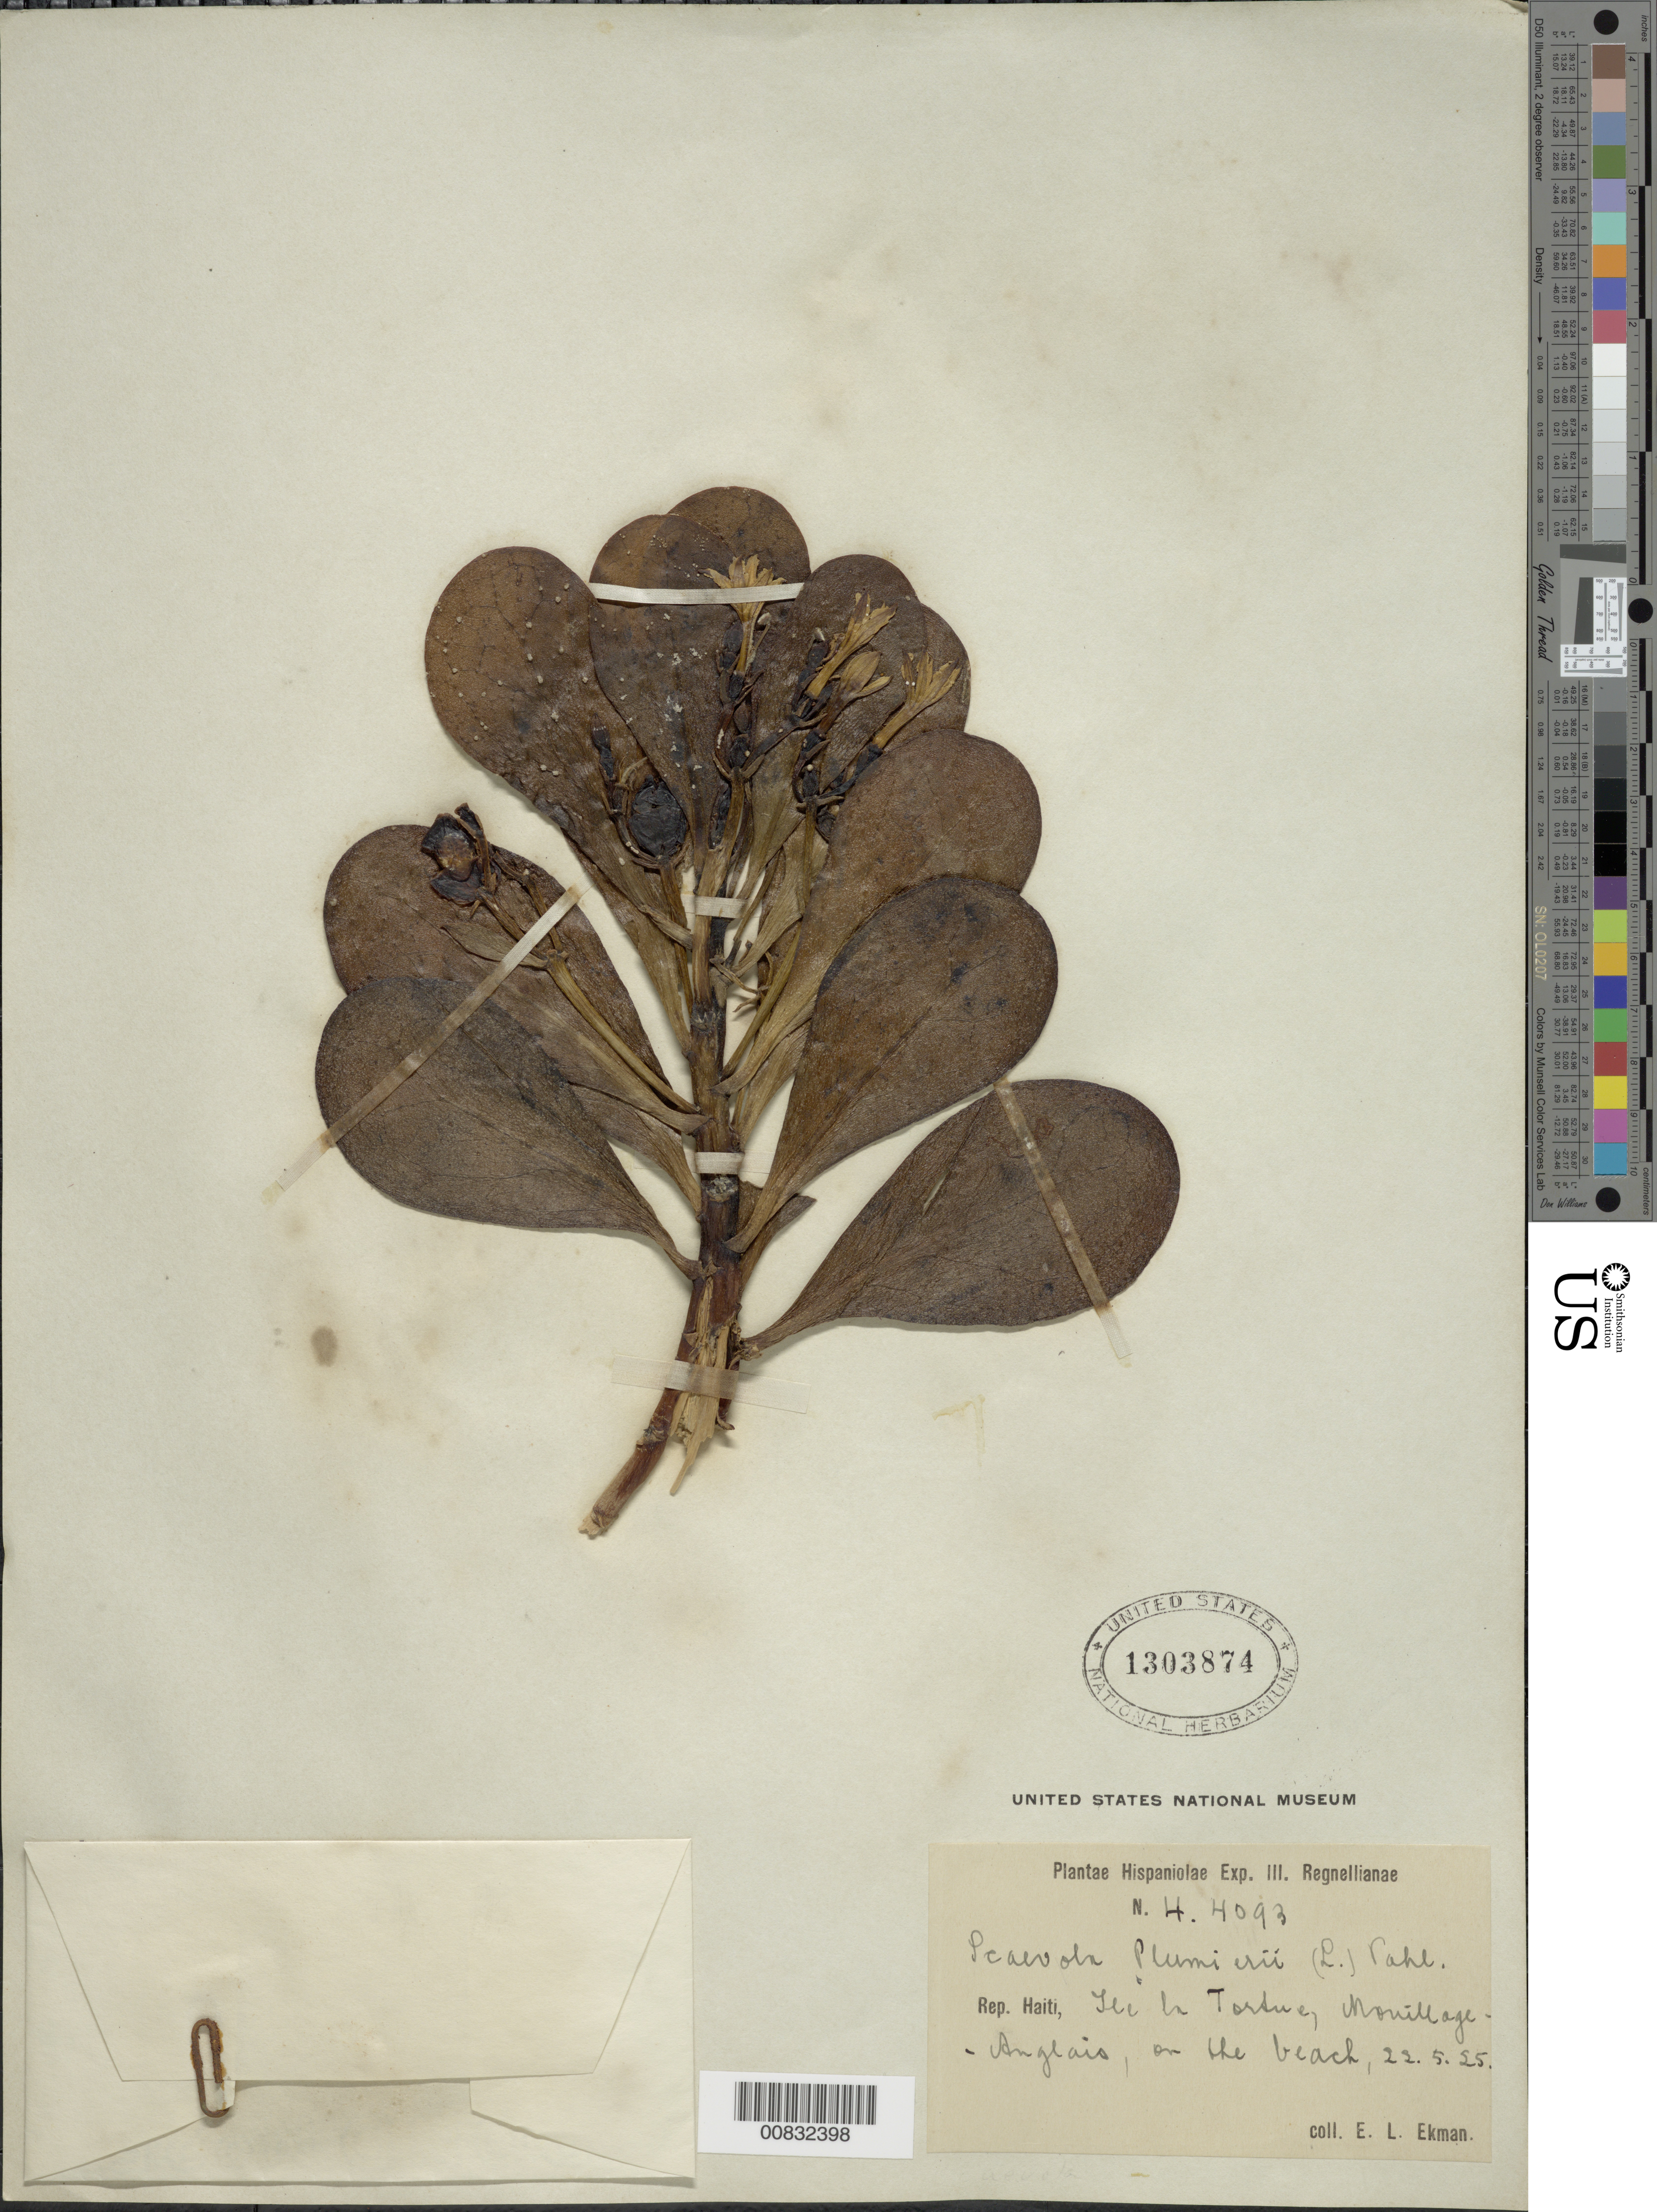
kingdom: Plantae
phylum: Tracheophyta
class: Magnoliopsida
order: Asterales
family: Goodeniaceae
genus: Scaevola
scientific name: Scaevola plumieri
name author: (L.) Vahl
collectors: E. L. Ekman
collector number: H 4093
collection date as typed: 22 May 1925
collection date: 1925-05-22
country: Haiti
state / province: Nord-Ouest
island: Île de la Tortue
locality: Mouillage-Anglais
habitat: On the beach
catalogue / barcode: US 1303874